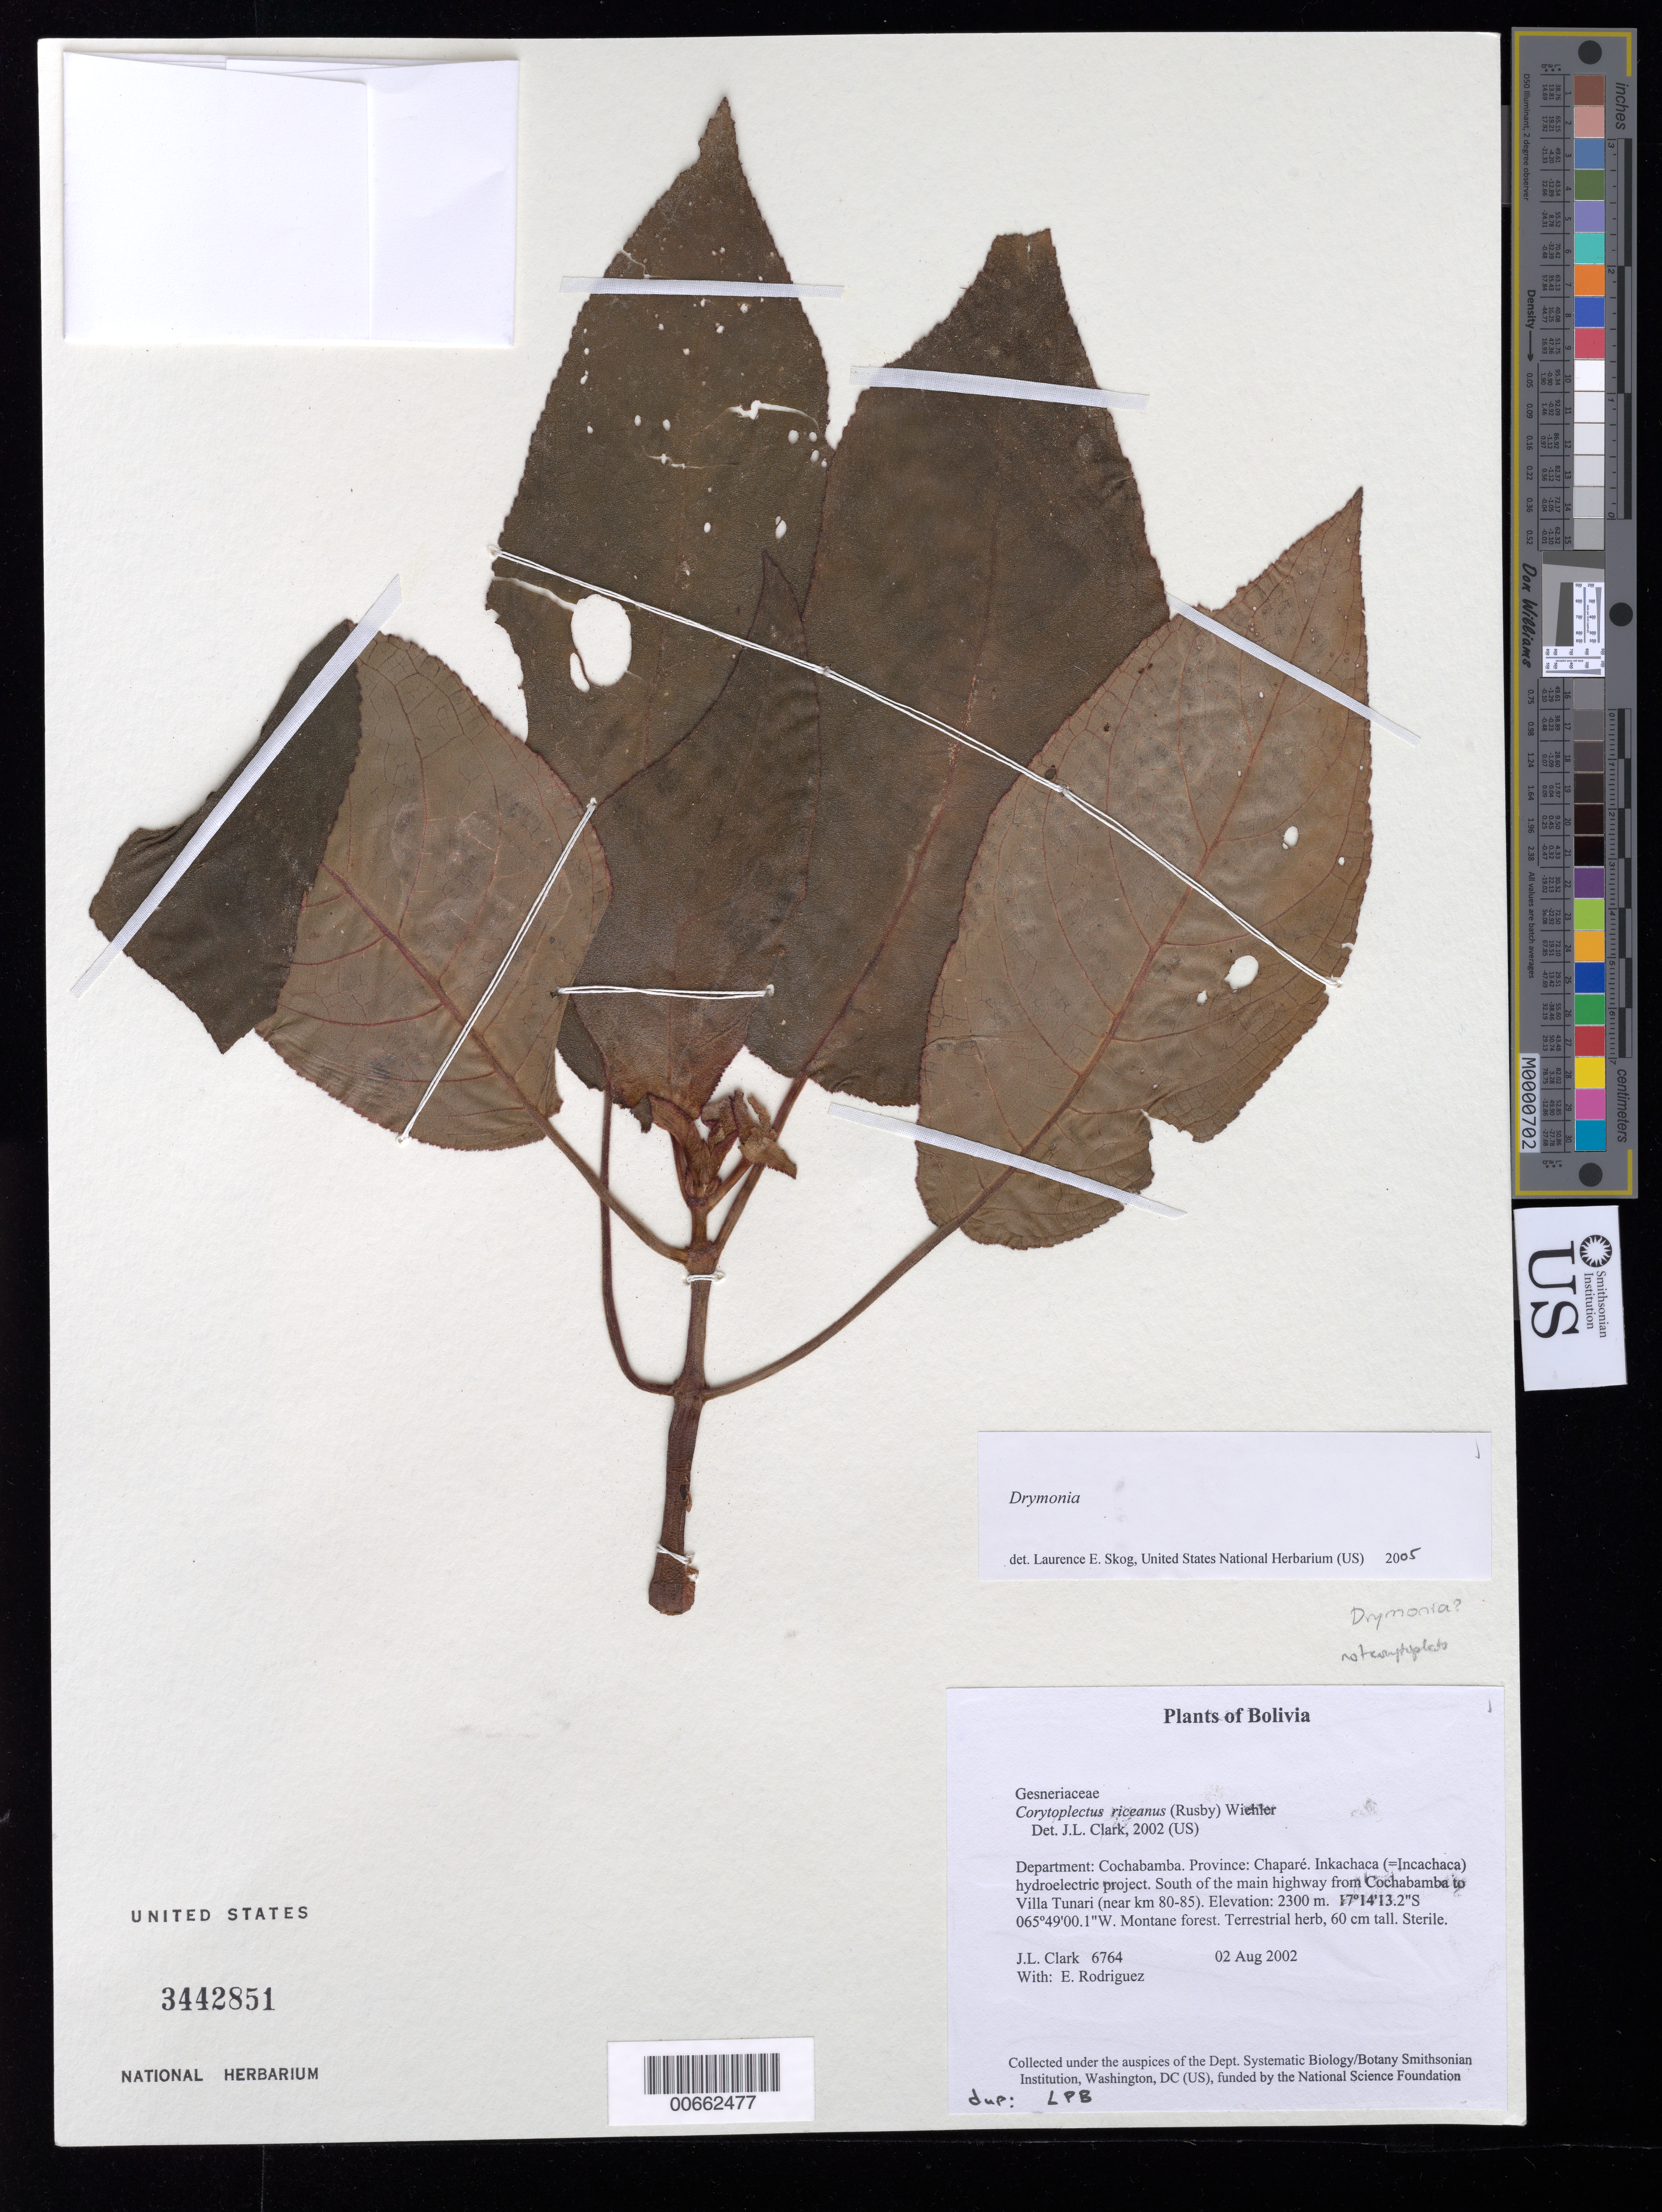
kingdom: Plantae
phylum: Tracheophyta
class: Magnoliopsida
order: Lamiales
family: Gesneriaceae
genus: Drymonia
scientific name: Drymonia sp.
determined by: Skog, Laurence E.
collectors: J. L. Clark & E. Rodriguez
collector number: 6764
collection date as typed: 02 Aug 2002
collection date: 2002-08-02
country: Bolivia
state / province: Cochabamba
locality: Chaparé, Inkachaca (=Incachaca) hydroelectric project. South of the main highway from Cochabamba to Villa Tunari (near km 80-85).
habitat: Montane forest.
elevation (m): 2300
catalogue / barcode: US 3442851